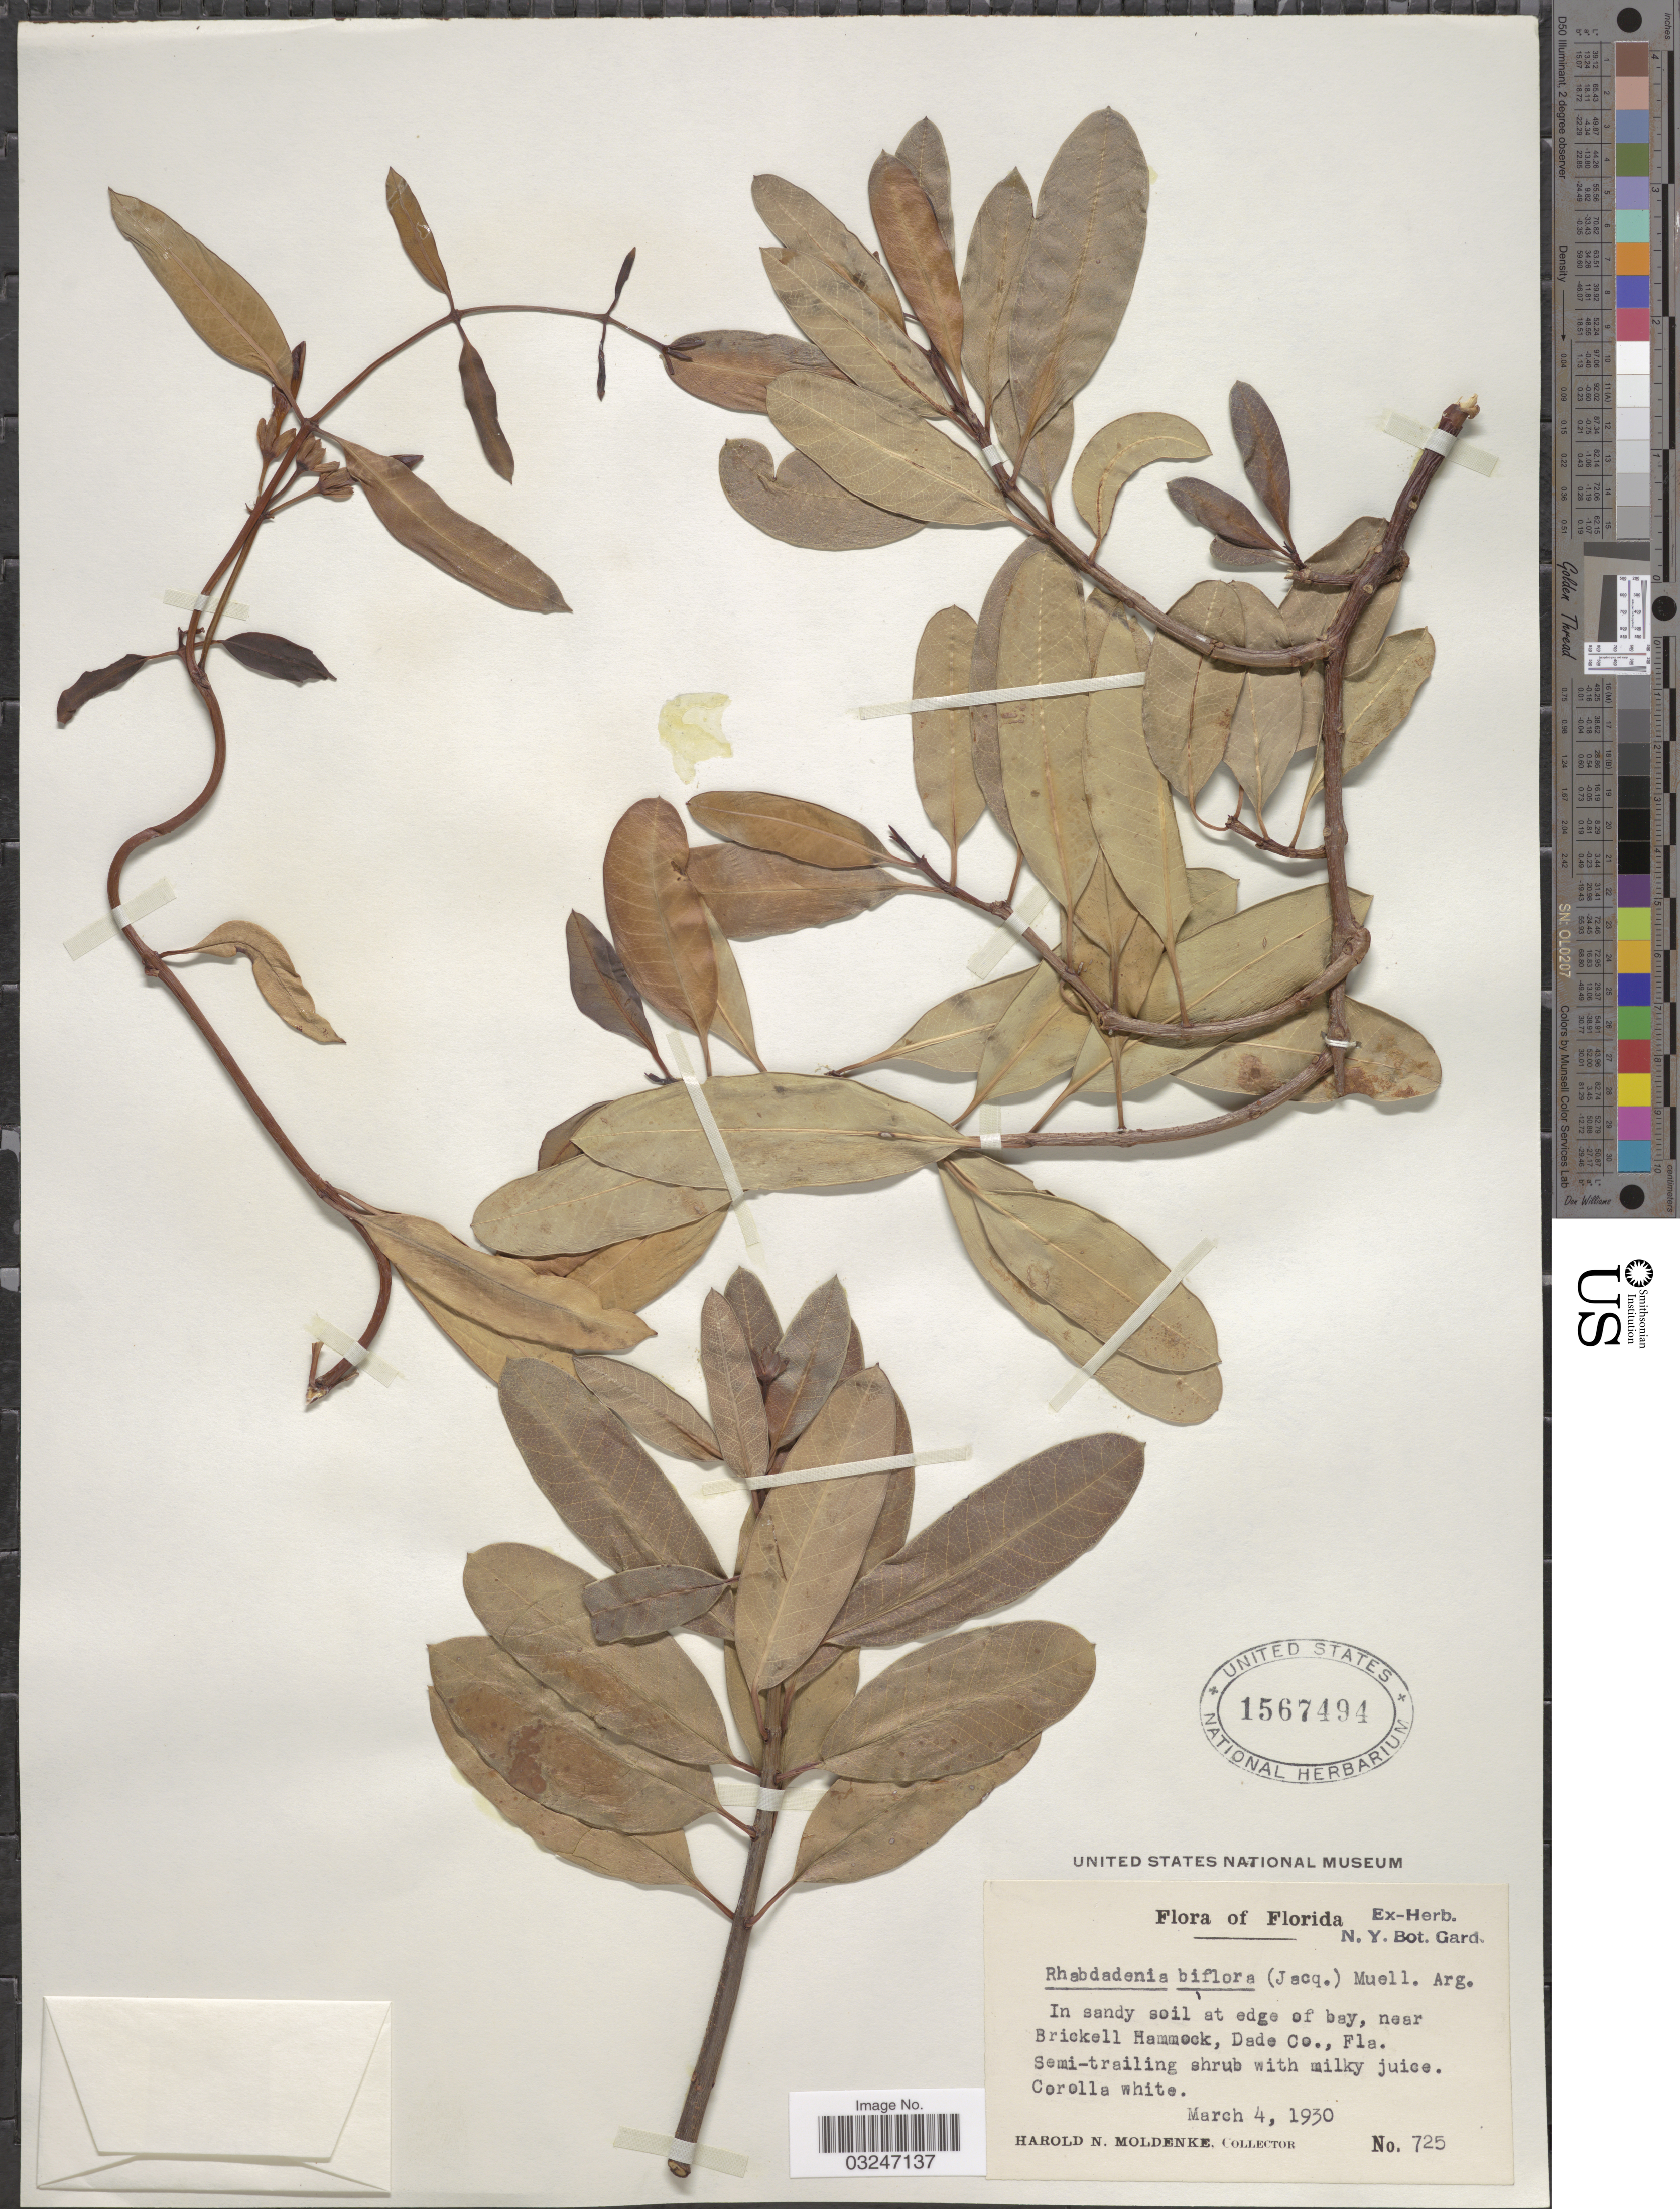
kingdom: Plantae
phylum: Tracheophyta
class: Magnoliopsida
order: Gentianales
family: Apocynaceae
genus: Rhabdadenia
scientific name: Rhabdadenia biflora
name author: (Jacq.) Müll. Arg.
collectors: H. N. Moldenke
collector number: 725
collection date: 1930-03-04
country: United States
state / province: Florida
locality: In sandy soil at edge of bay, near Brickell Hammock, Dade Co.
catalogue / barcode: US 1567494